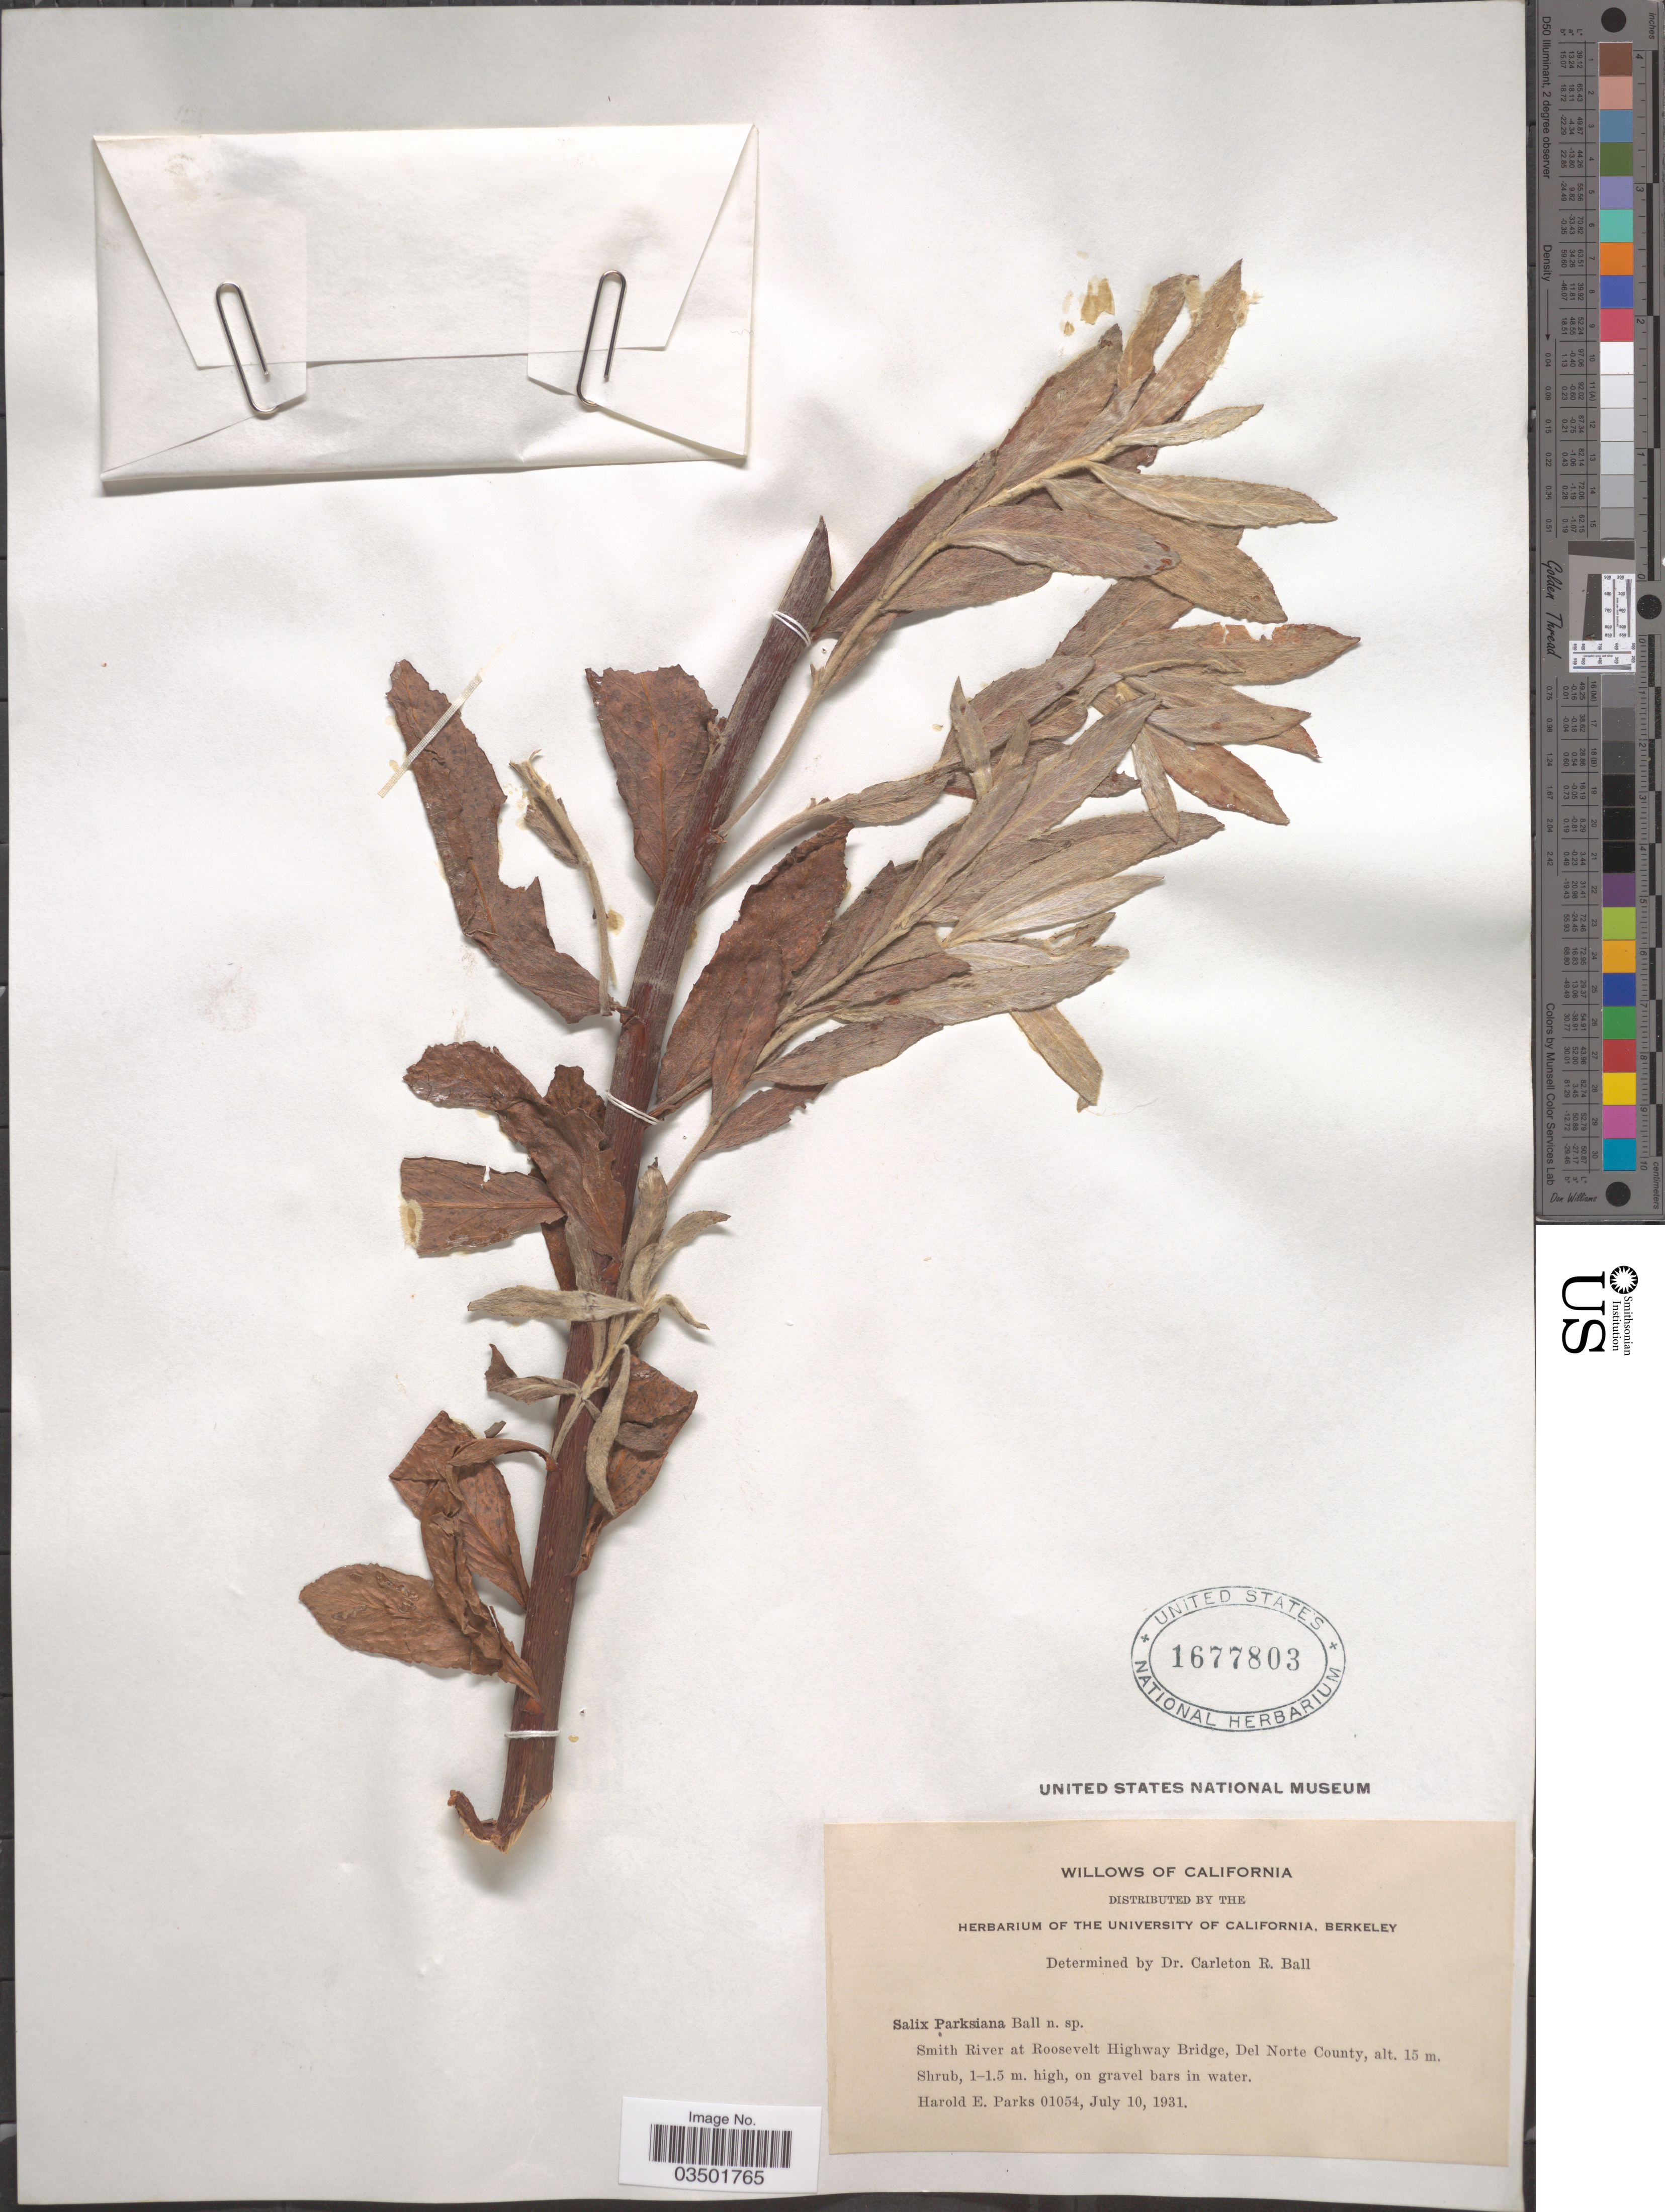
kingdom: Plantae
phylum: Tracheophyta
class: Magnoliopsida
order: Malpighiales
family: Salicaceae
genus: Salix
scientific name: Salix parksiana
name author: C.R. Ball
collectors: H. E. Parks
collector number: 01054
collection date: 1931-07-10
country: United States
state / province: California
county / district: Del Norte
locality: Smith River at Roosevelt Highway Bridge, Del Norte County.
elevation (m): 15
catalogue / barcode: US 1677803